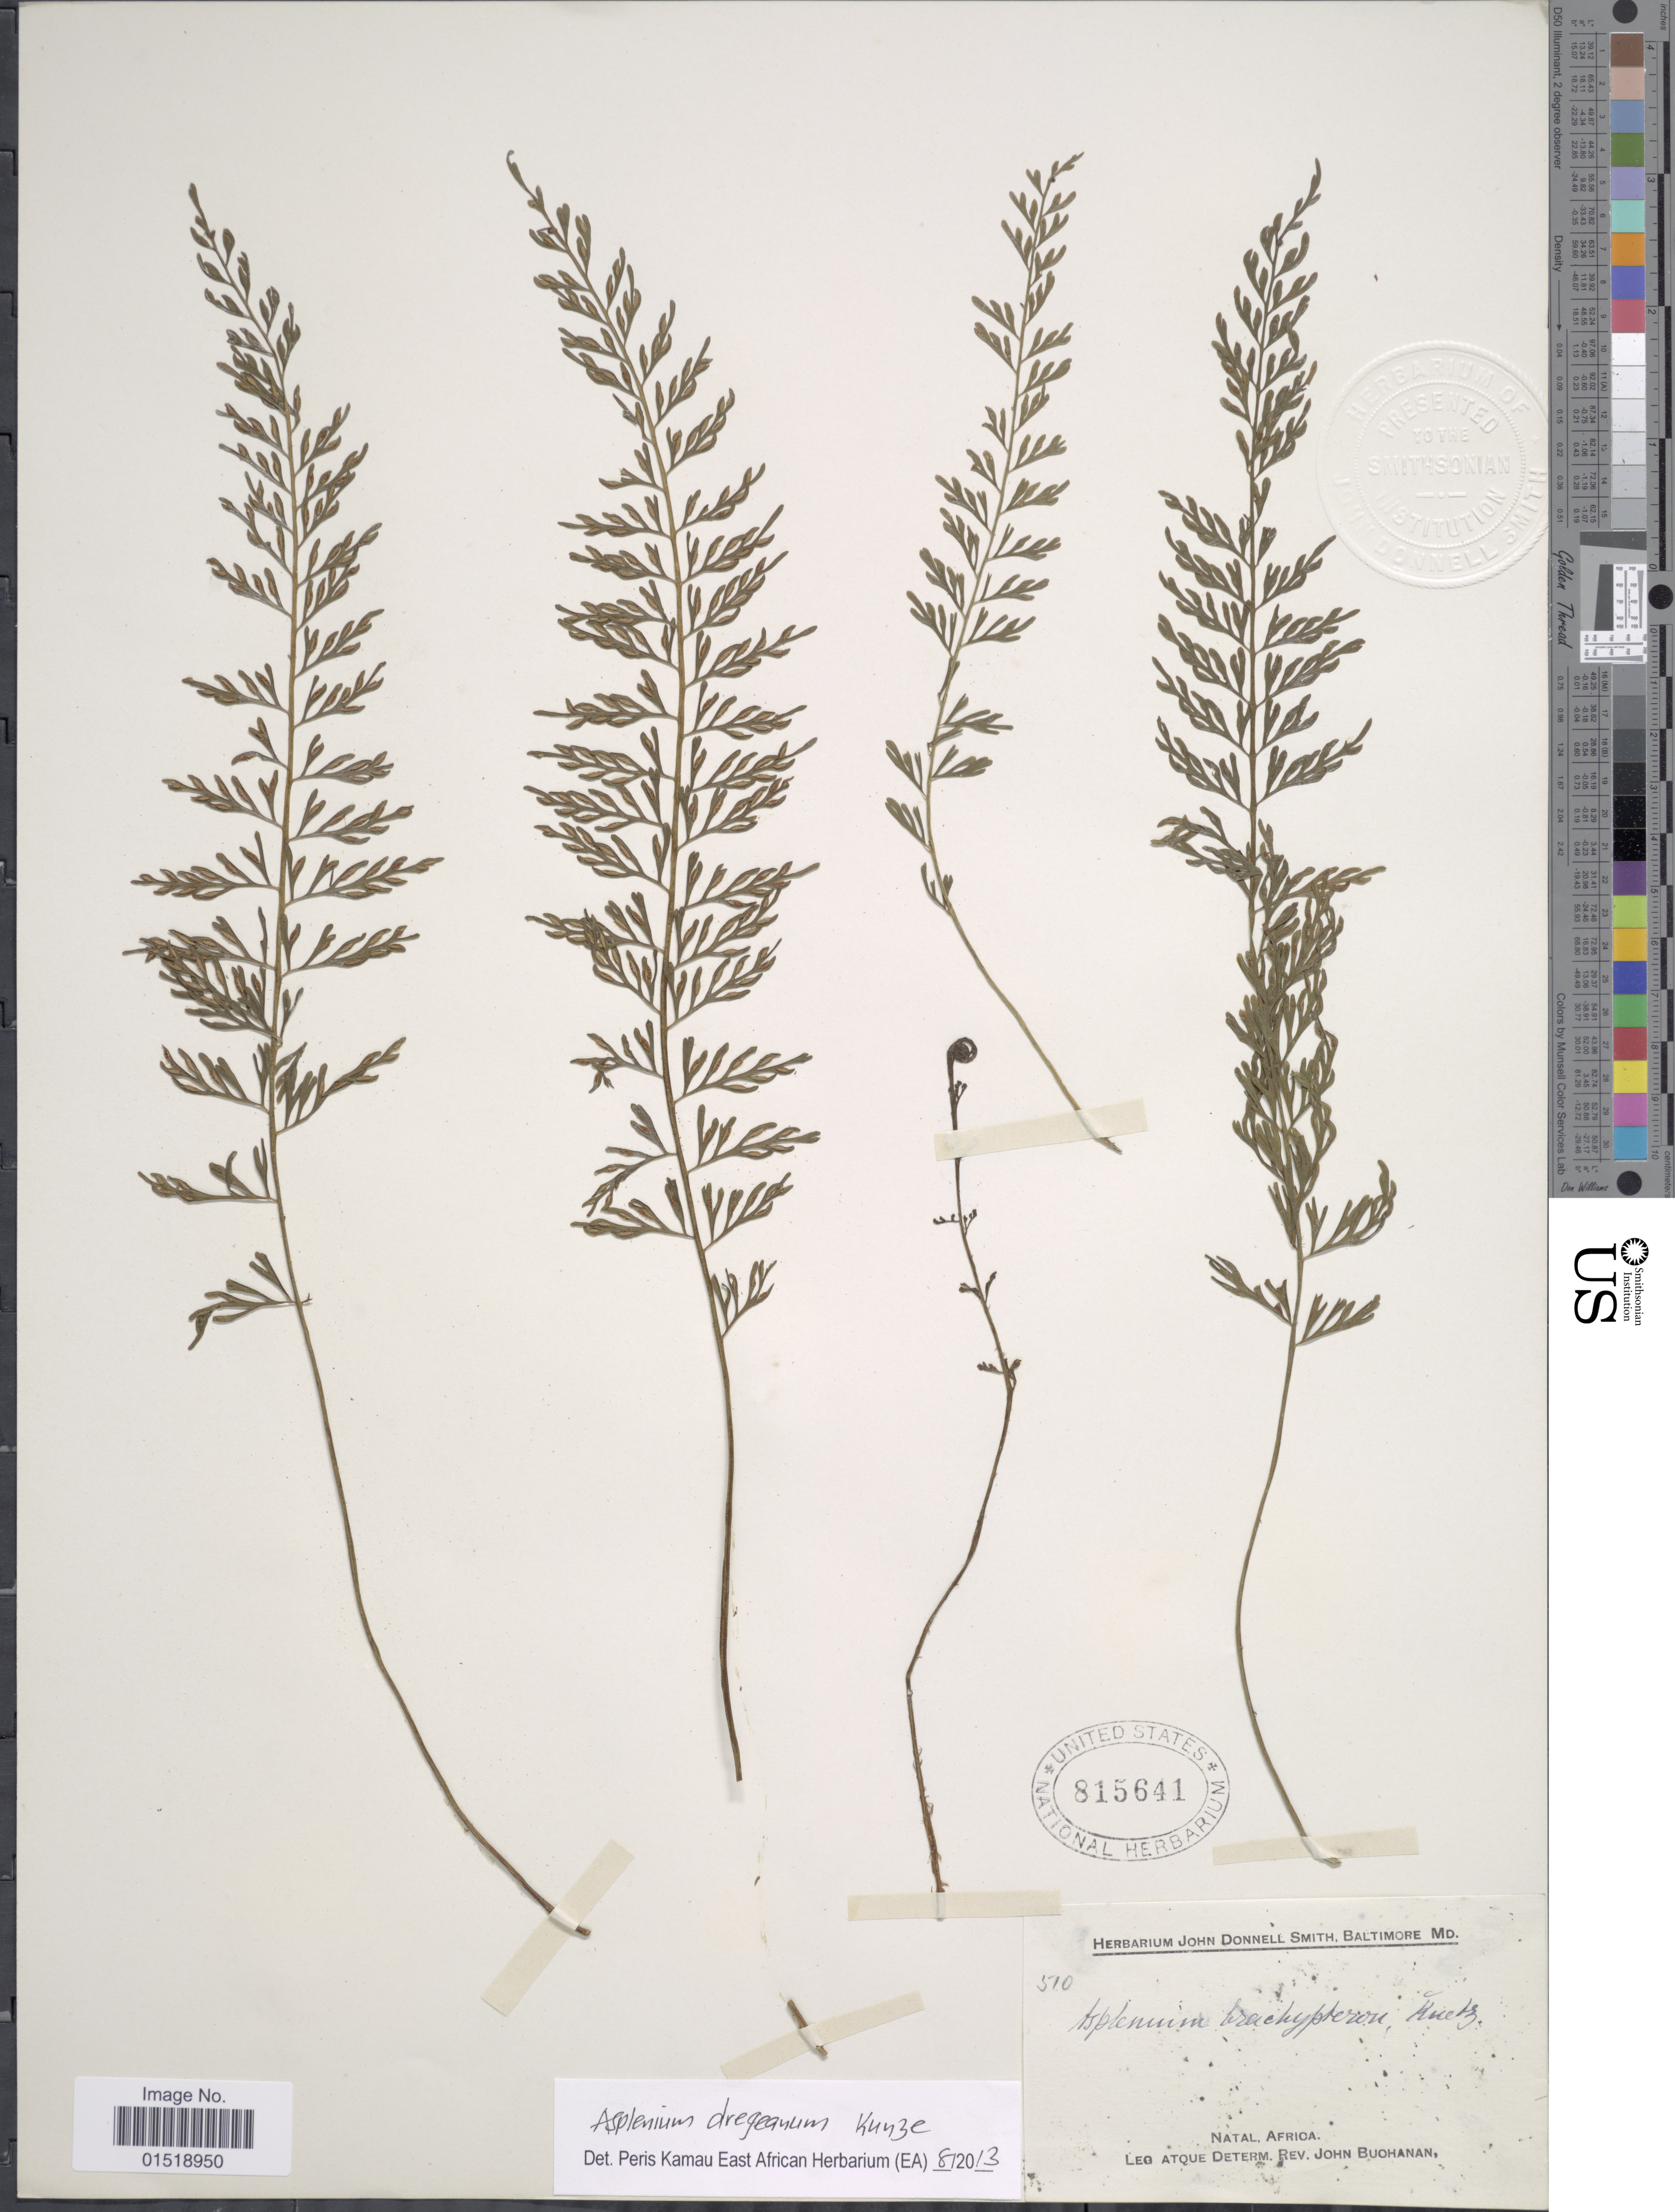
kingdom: Plantae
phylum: Tracheophyta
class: Polypodiopsida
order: Polypodiales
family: Aspleniaceae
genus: Asplenium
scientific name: Asplenium dregeanum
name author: Kunze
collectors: J. Buchanan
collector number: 510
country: South Africa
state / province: KwaZulu-Natal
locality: Natal.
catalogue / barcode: US 815641